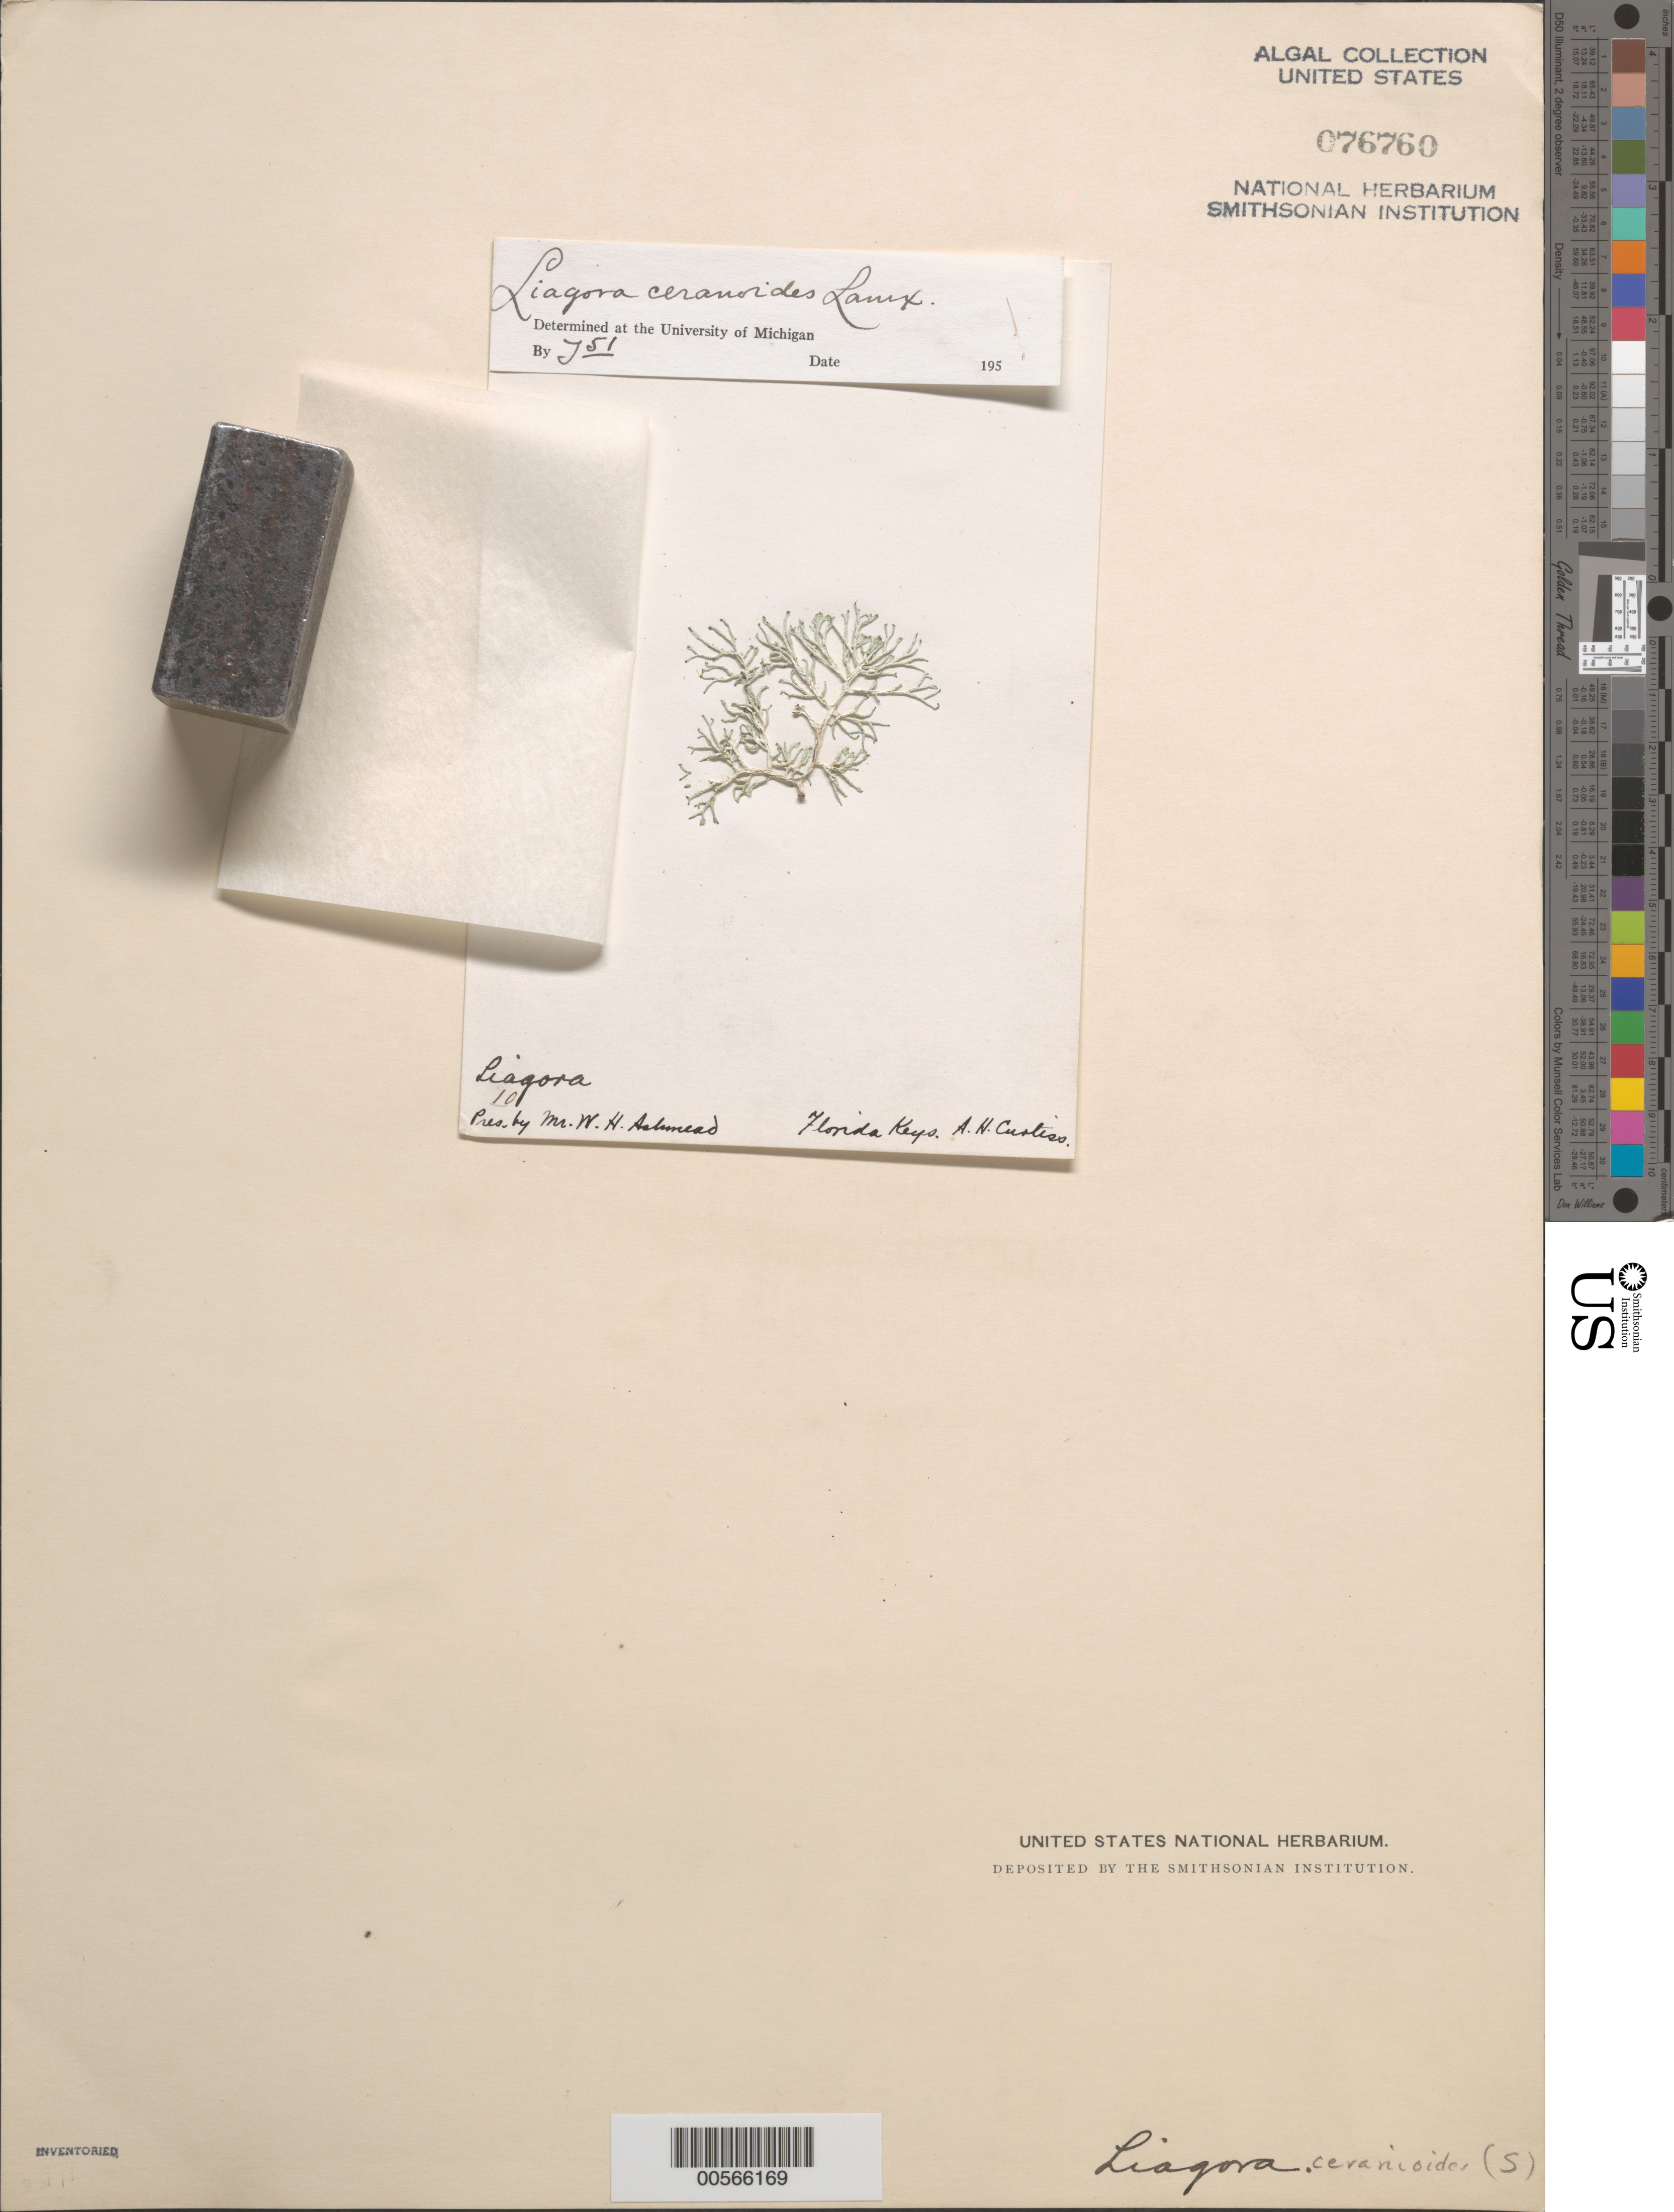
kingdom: Plantae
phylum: Rhodophyta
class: Florideophyceae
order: Nemaliales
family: Liagoraceae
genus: Liagora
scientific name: Liagora ceranoides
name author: J.V.Lamouroux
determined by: Taylor, William R.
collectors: A. H. Curtiss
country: United States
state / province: Florida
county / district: Monroe County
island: Florida Keys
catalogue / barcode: US 76760